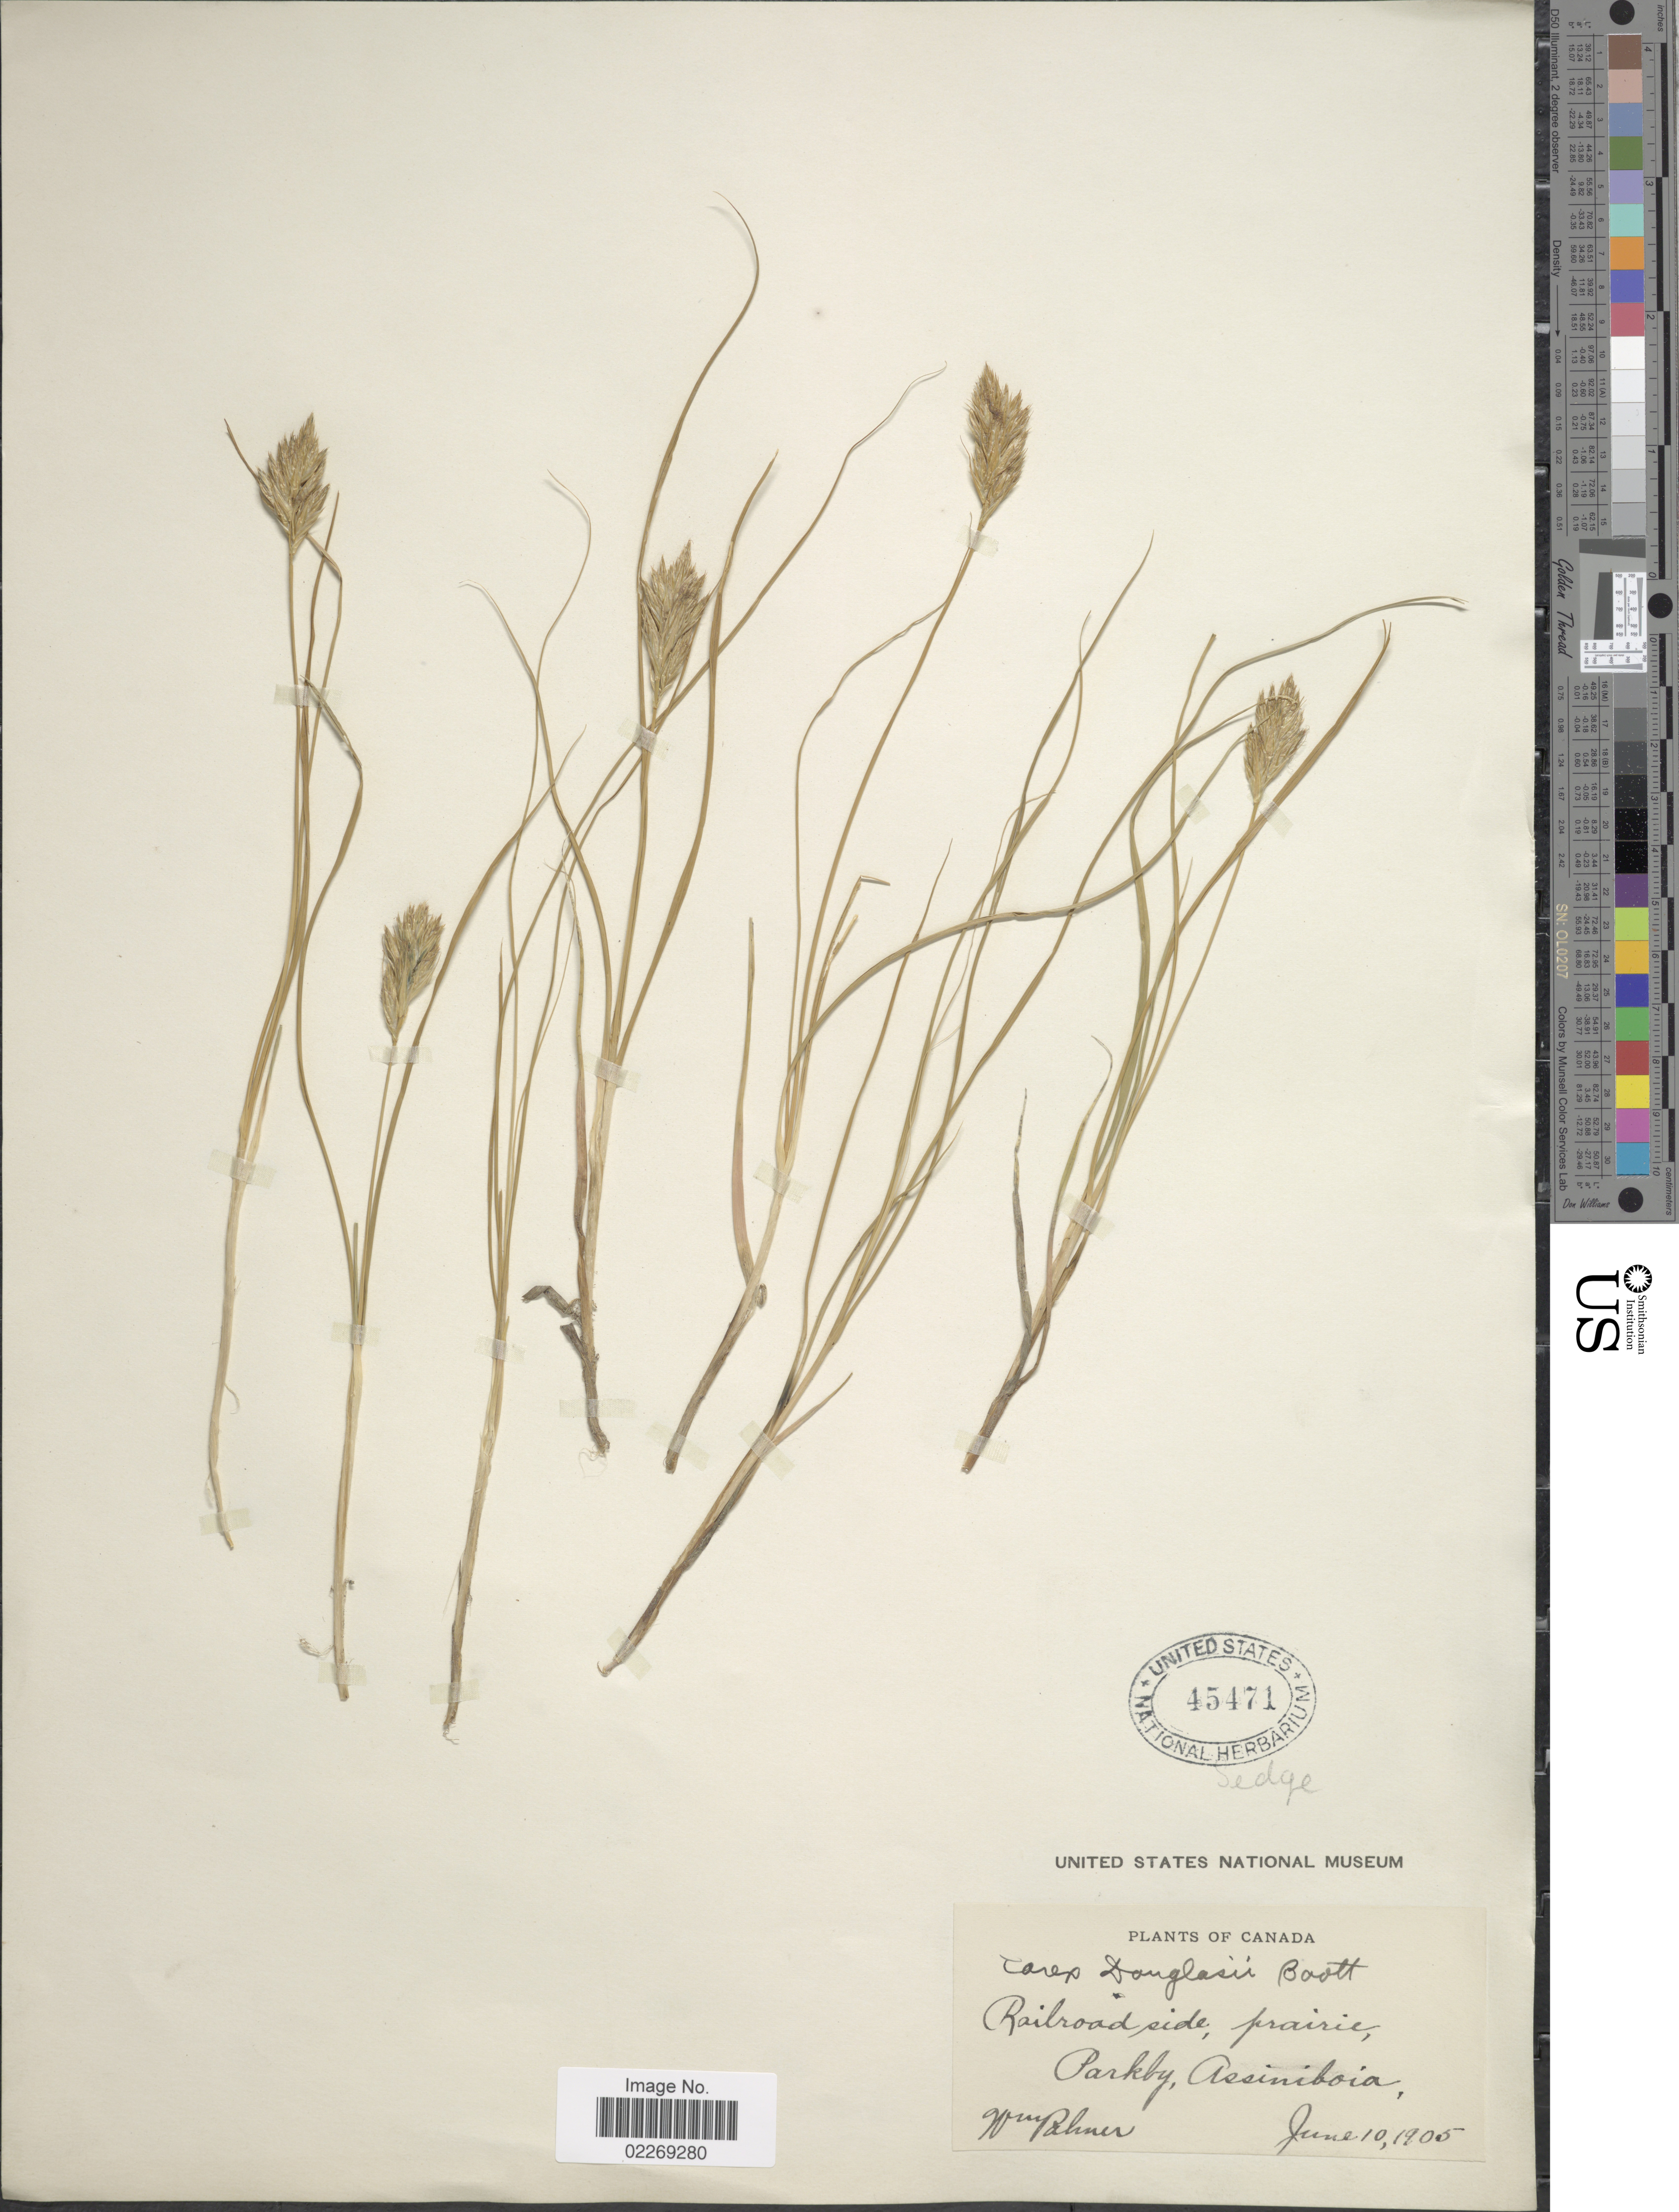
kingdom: Plantae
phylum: Tracheophyta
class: Liliopsida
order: Poales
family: Cyperaceae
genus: Carex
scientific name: Carex douglasii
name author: Boott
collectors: W. Palmer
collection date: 1905-06-10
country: Canada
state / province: Northwest Territories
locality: Railroad side, prairie, Parkby, Assiniboia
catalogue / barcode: US 45471